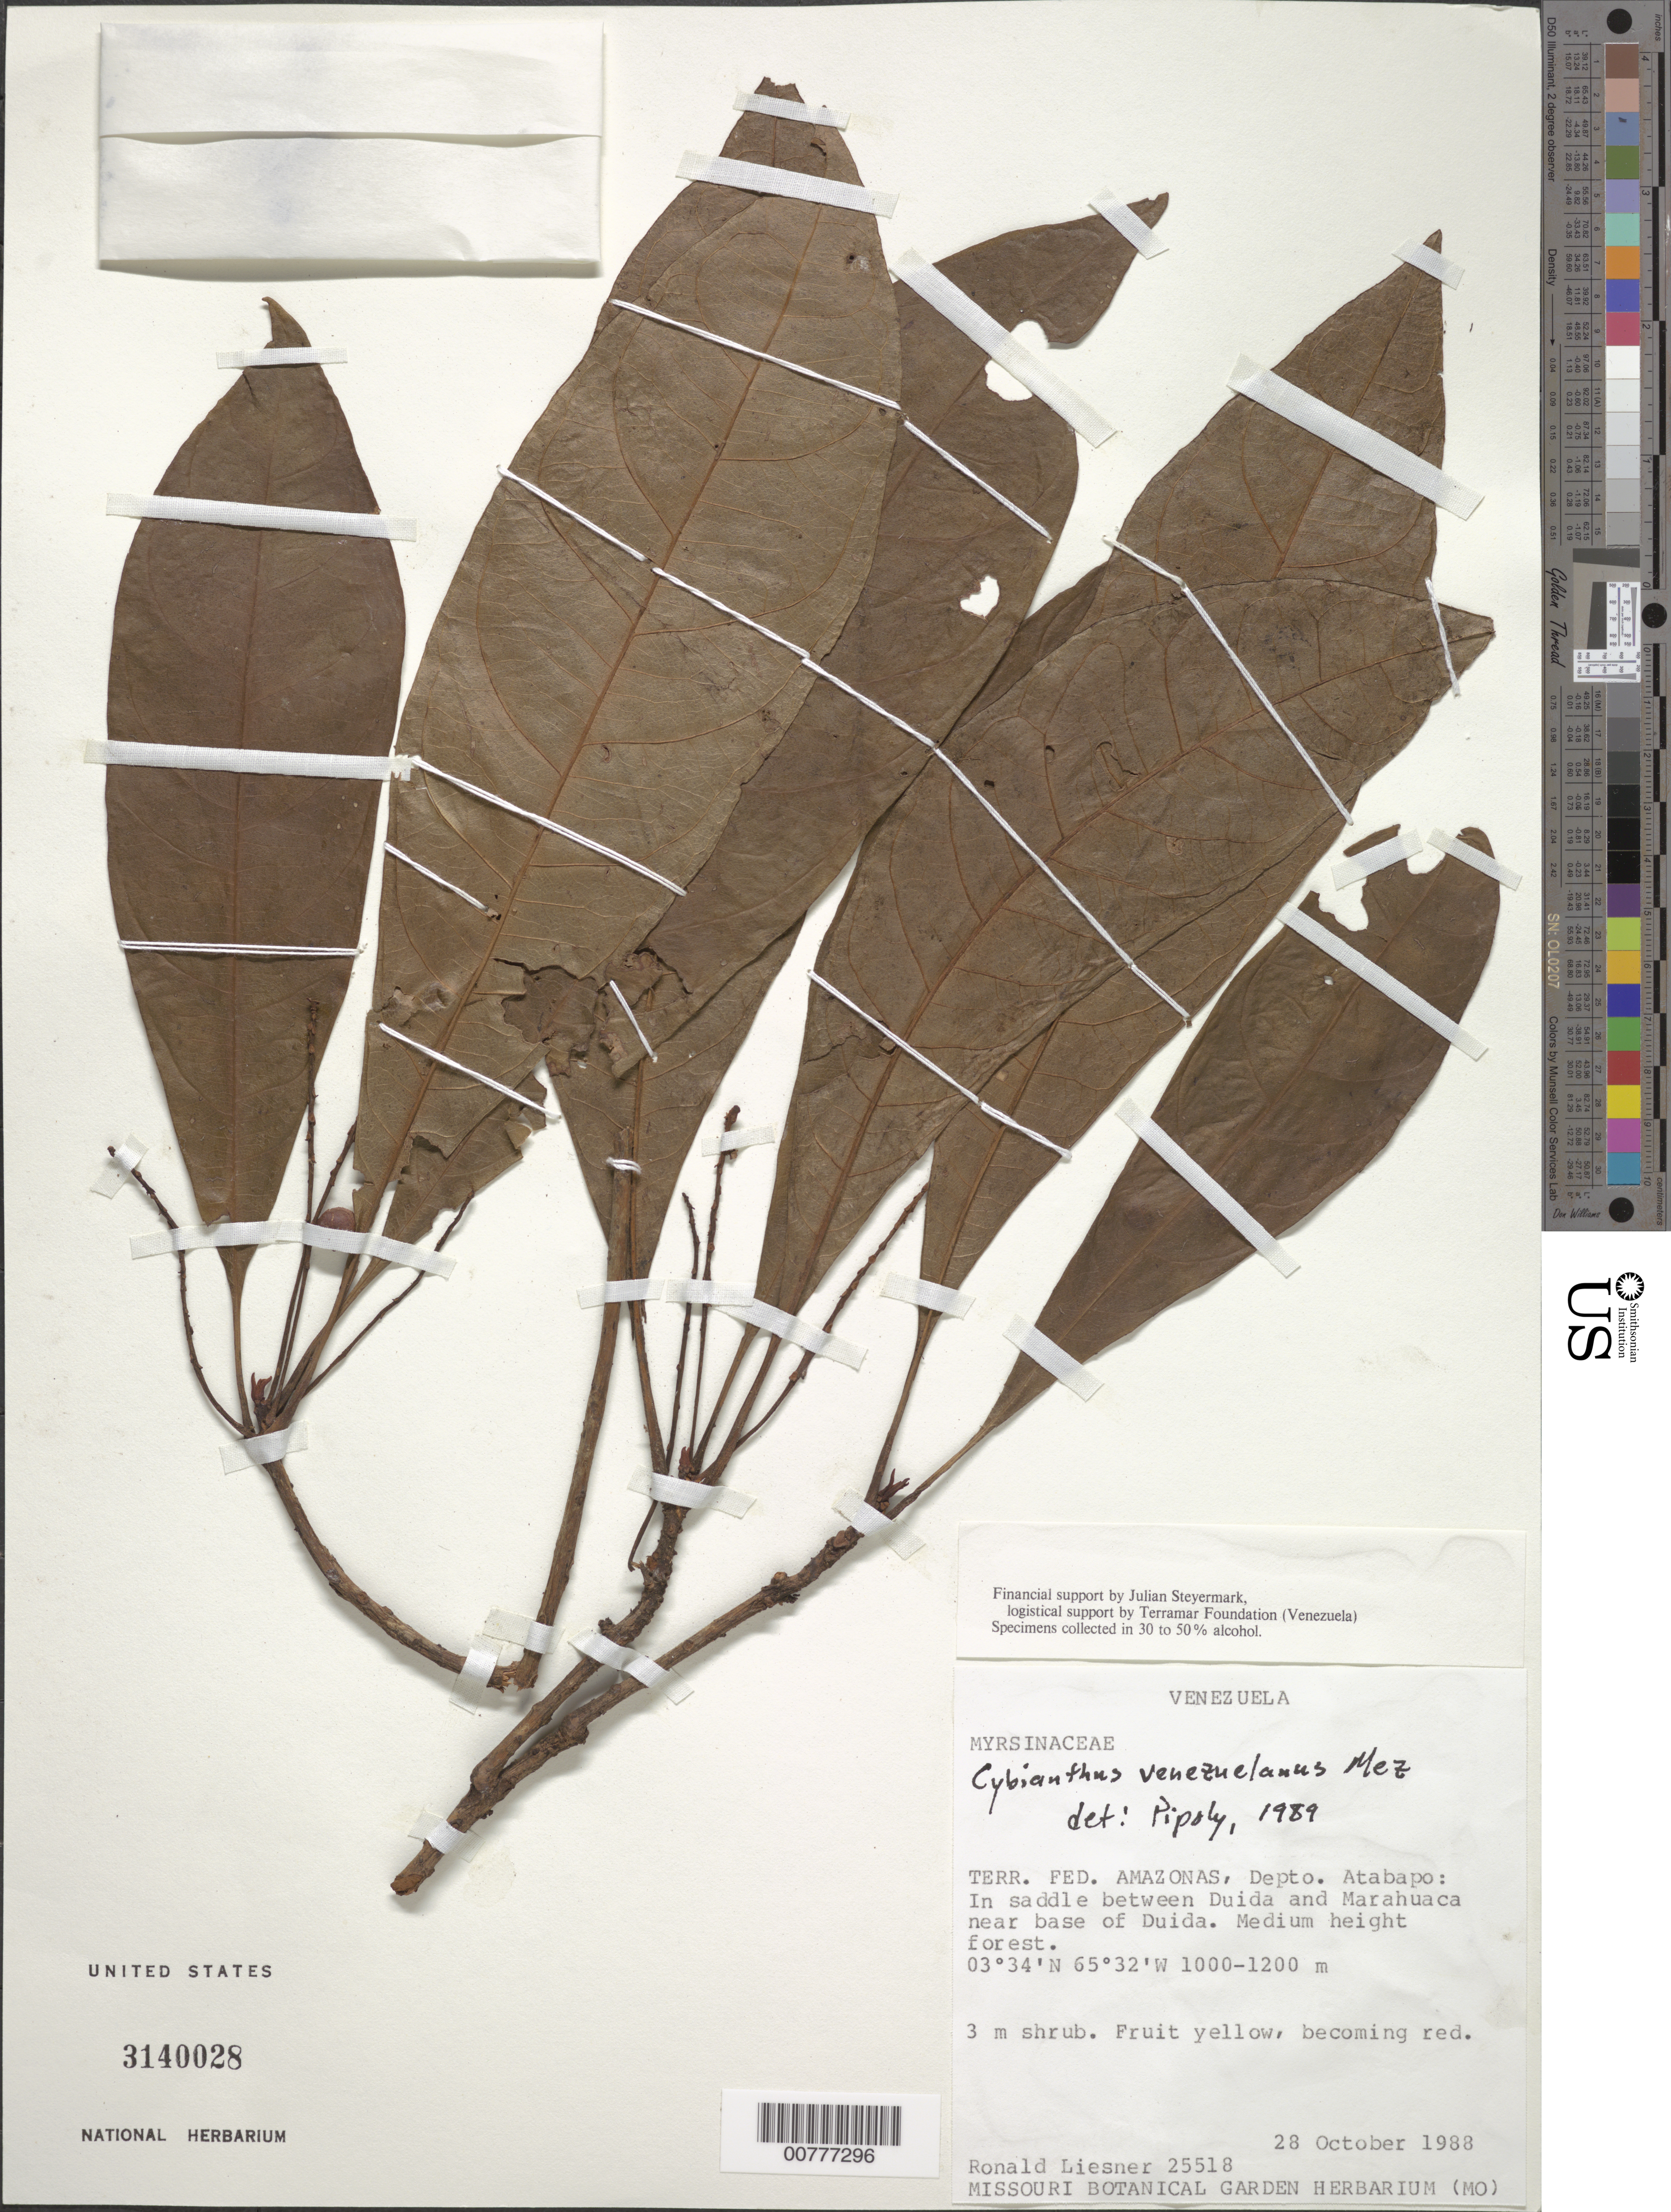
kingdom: Plantae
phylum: Tracheophyta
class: Magnoliopsida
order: Ericales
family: Primulaceae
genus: Cybianthus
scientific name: Cybianthus venezuelanus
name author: Mez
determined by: Pipoly, J. J., III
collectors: R. L. Liesner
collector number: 25518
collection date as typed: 28-Oct-88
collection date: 1988-10-28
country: Venezuela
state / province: Amazonas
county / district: Atabapo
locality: Duida, near base; saddle between Duida and Marahuaca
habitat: Medium height forest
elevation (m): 1000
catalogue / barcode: US 3140028